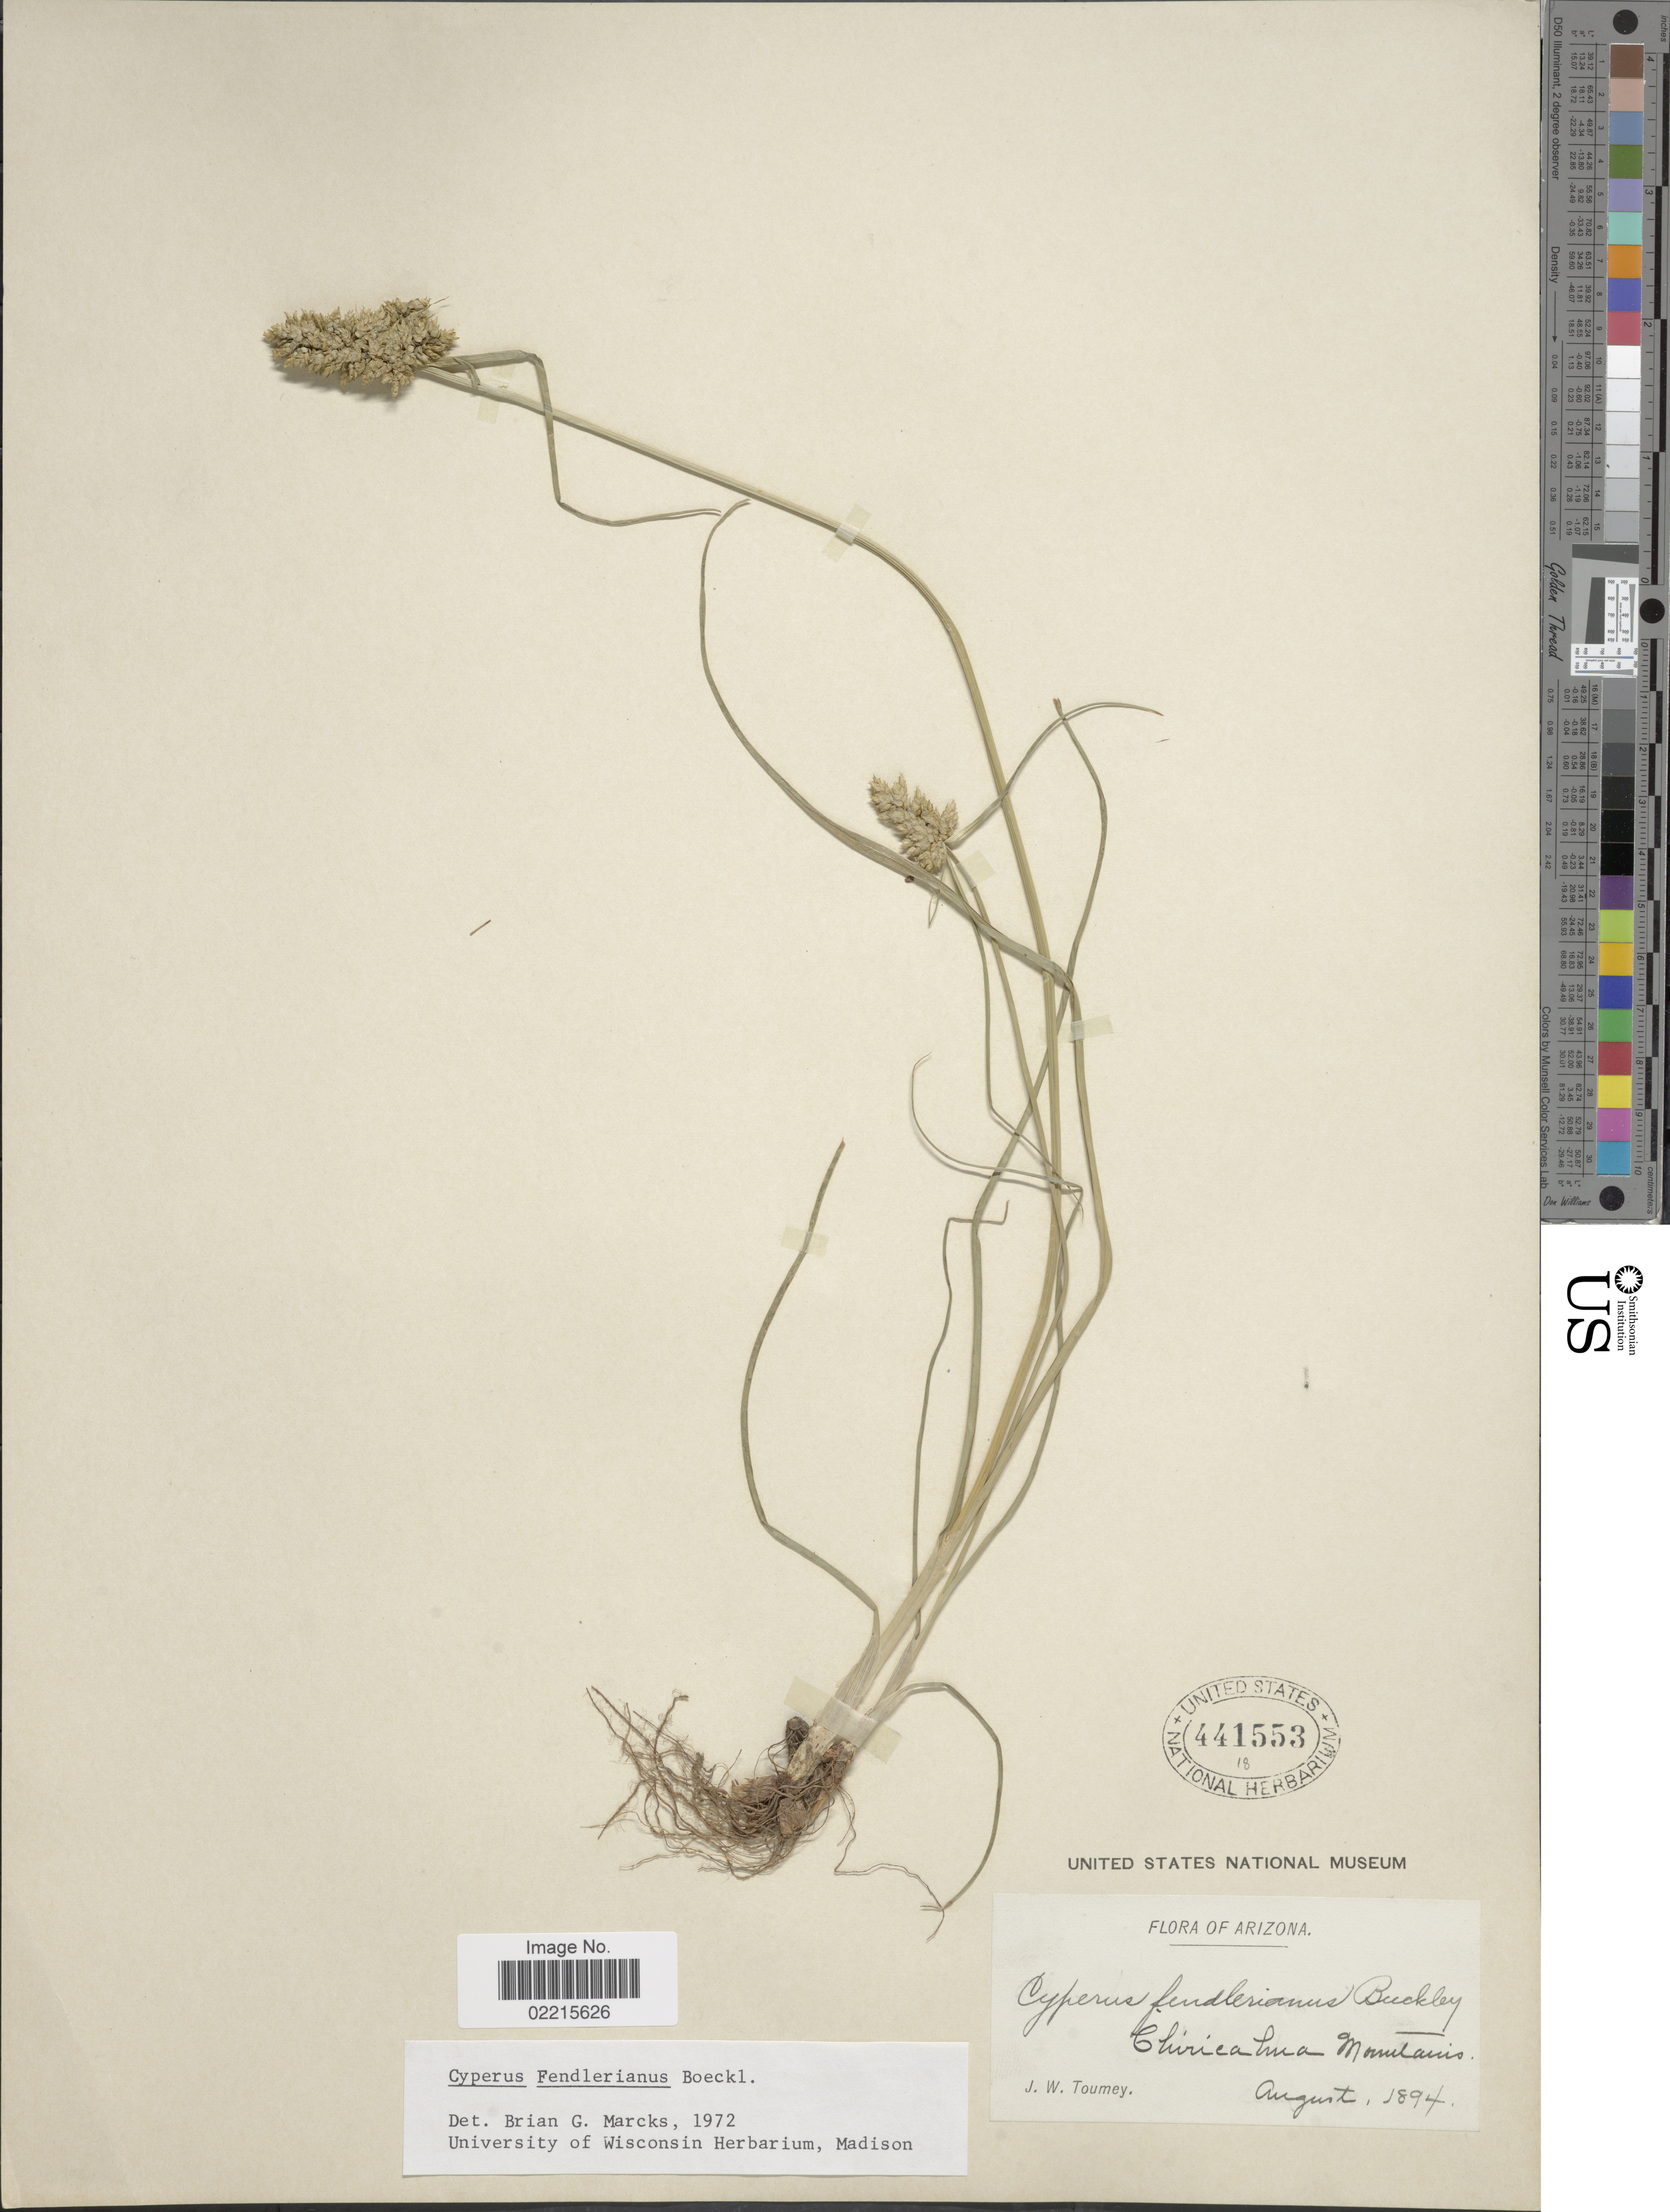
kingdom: Plantae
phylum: Tracheophyta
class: Liliopsida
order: Poales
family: Cyperaceae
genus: Cyperus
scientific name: Cyperus fendlerianus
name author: Boeckeler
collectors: J. W. Toumey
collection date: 1894-08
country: United States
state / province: Arizona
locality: Chiricahua Mountains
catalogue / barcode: US 441553